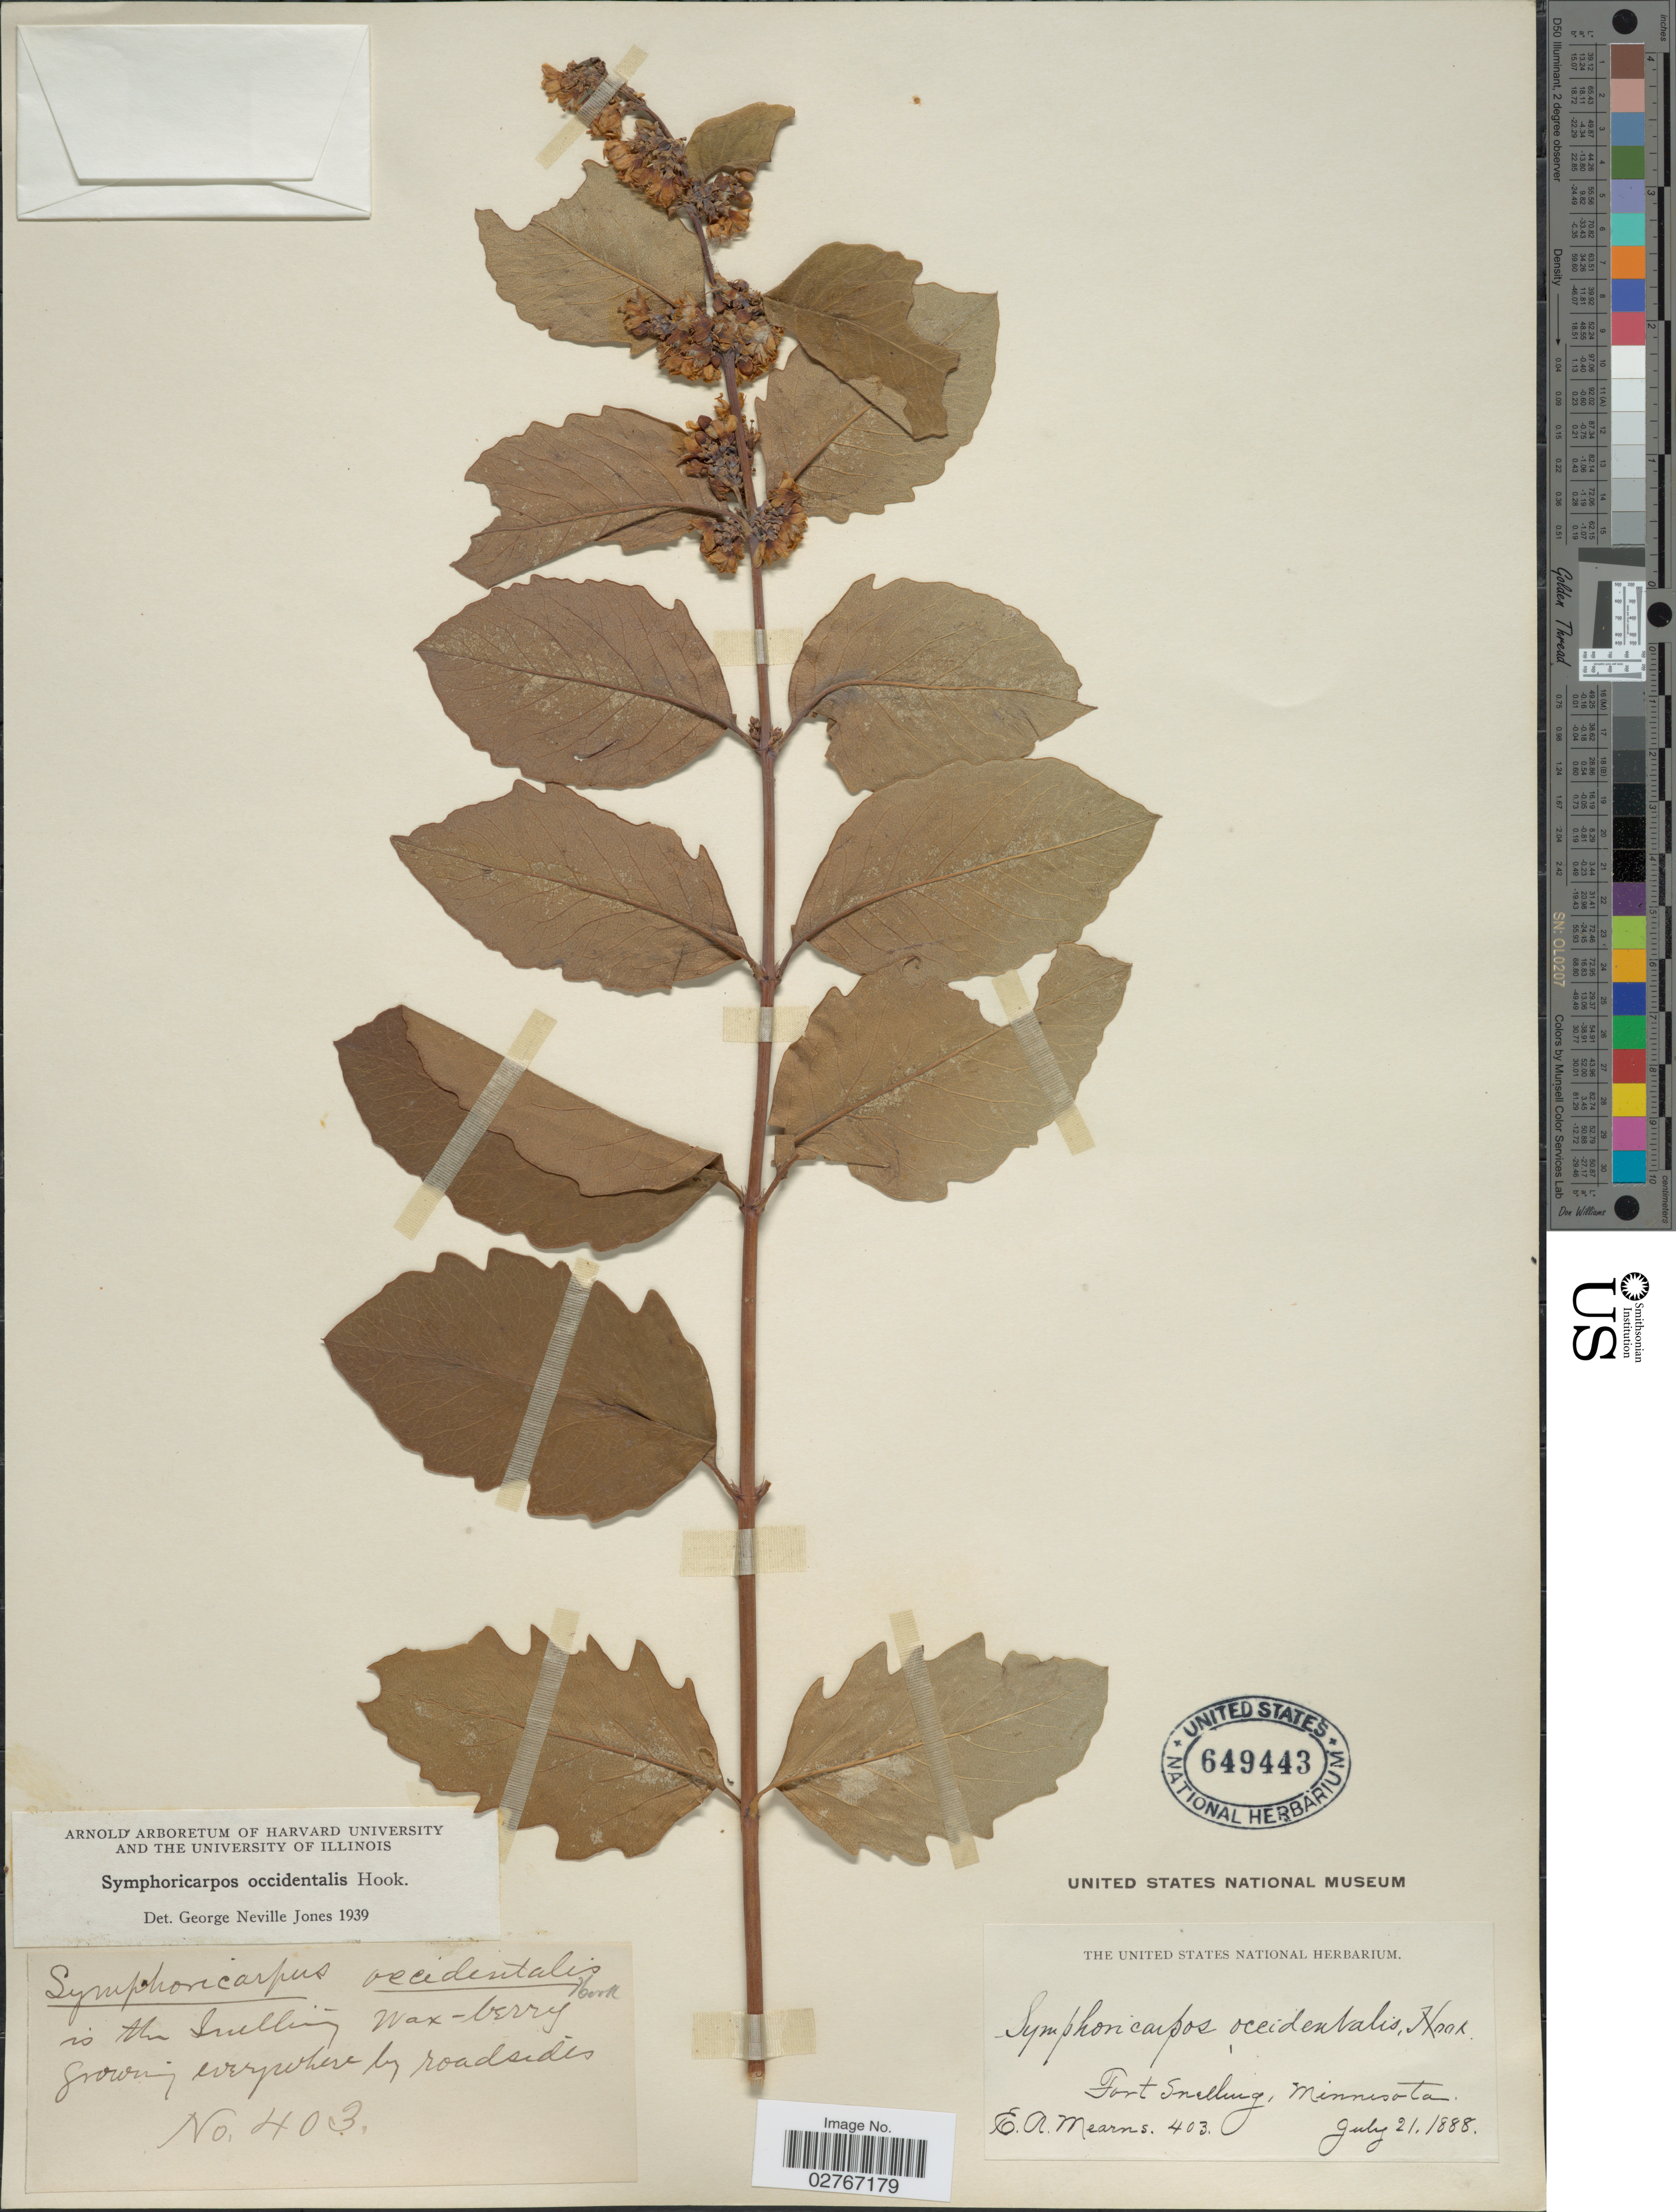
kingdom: Plantae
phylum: Tracheophyta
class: Magnoliopsida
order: Dipsacales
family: Caprifoliaceae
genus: Symphoricarpos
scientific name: Symphoricarpos occidentalis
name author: (R. Br.) Hook.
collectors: E. A. Mearns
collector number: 403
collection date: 1888-07-21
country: United States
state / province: Minnesota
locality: Fort Snelling.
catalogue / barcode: US 649443